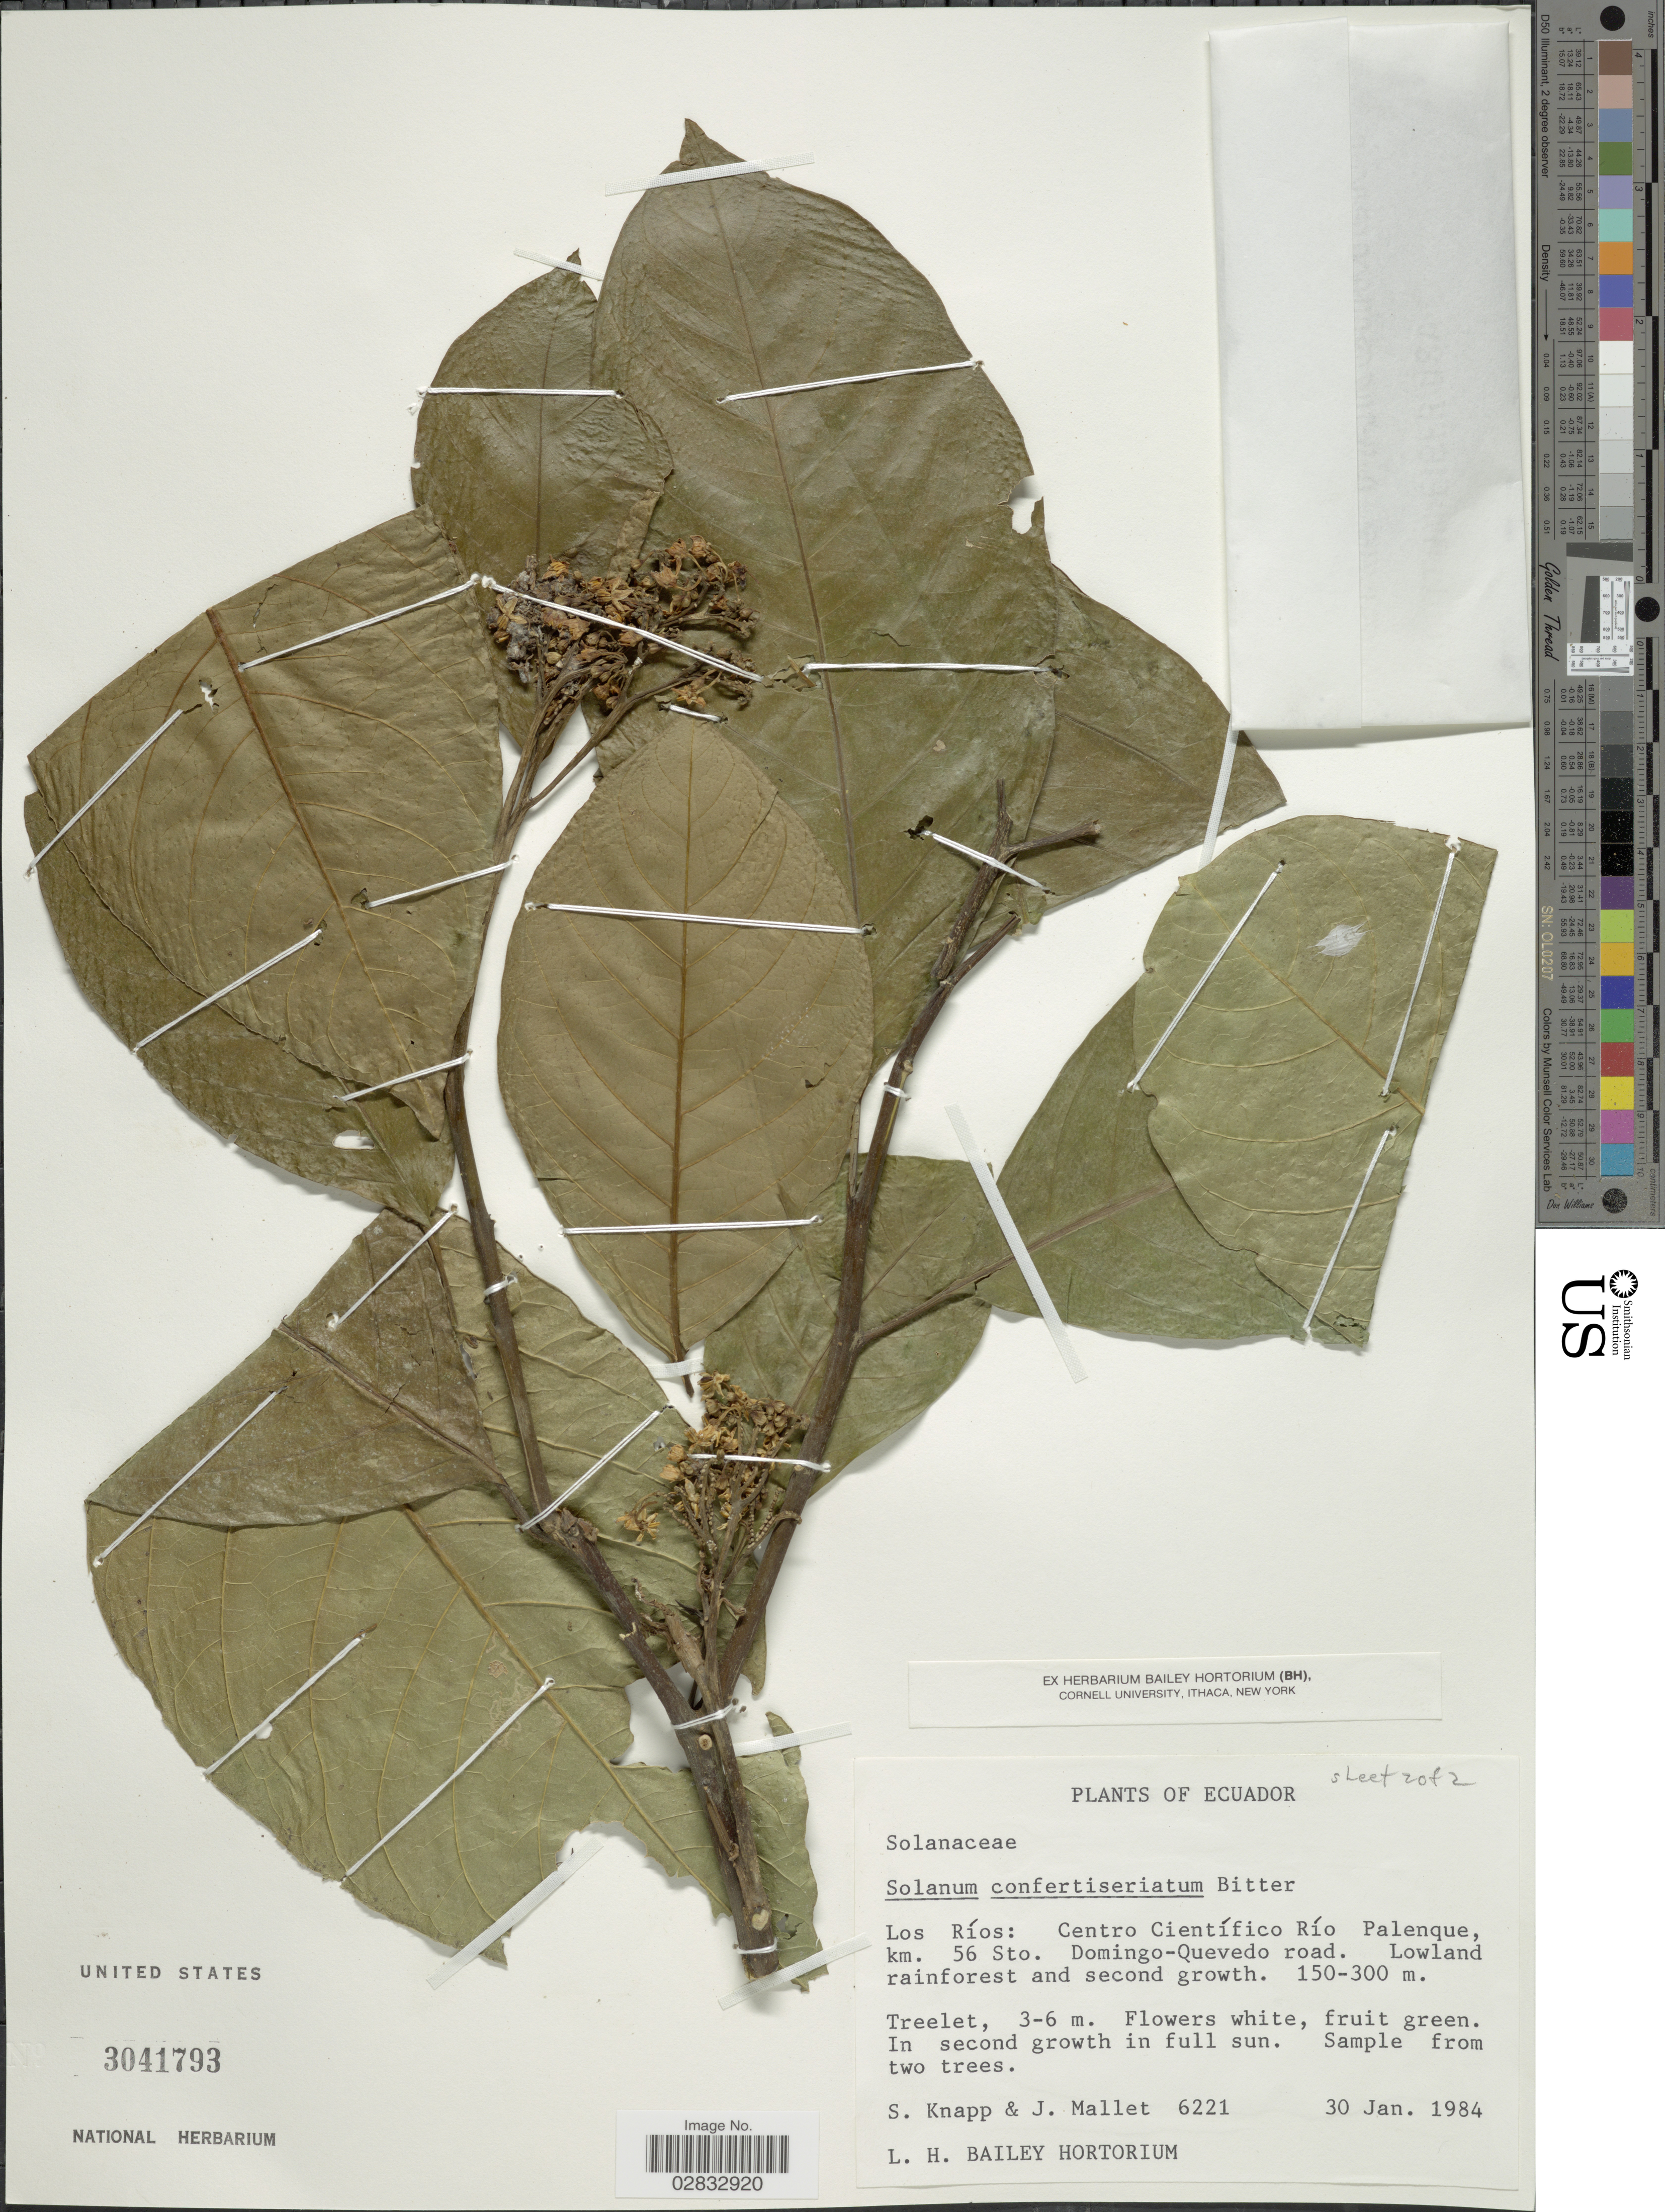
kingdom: Plantae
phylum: Tracheophyta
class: Magnoliopsida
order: Solanales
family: Solanaceae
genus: Solanum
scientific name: Solanum confertiseriatum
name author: Bitter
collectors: S. Knapp & J. Mallet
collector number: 6221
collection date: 1984-01-30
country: Ecuador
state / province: Los Ríos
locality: Centro Científico Río Palenque, km. 56 Sto. Domingo-Quevedo road.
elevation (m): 150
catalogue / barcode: US 3041793